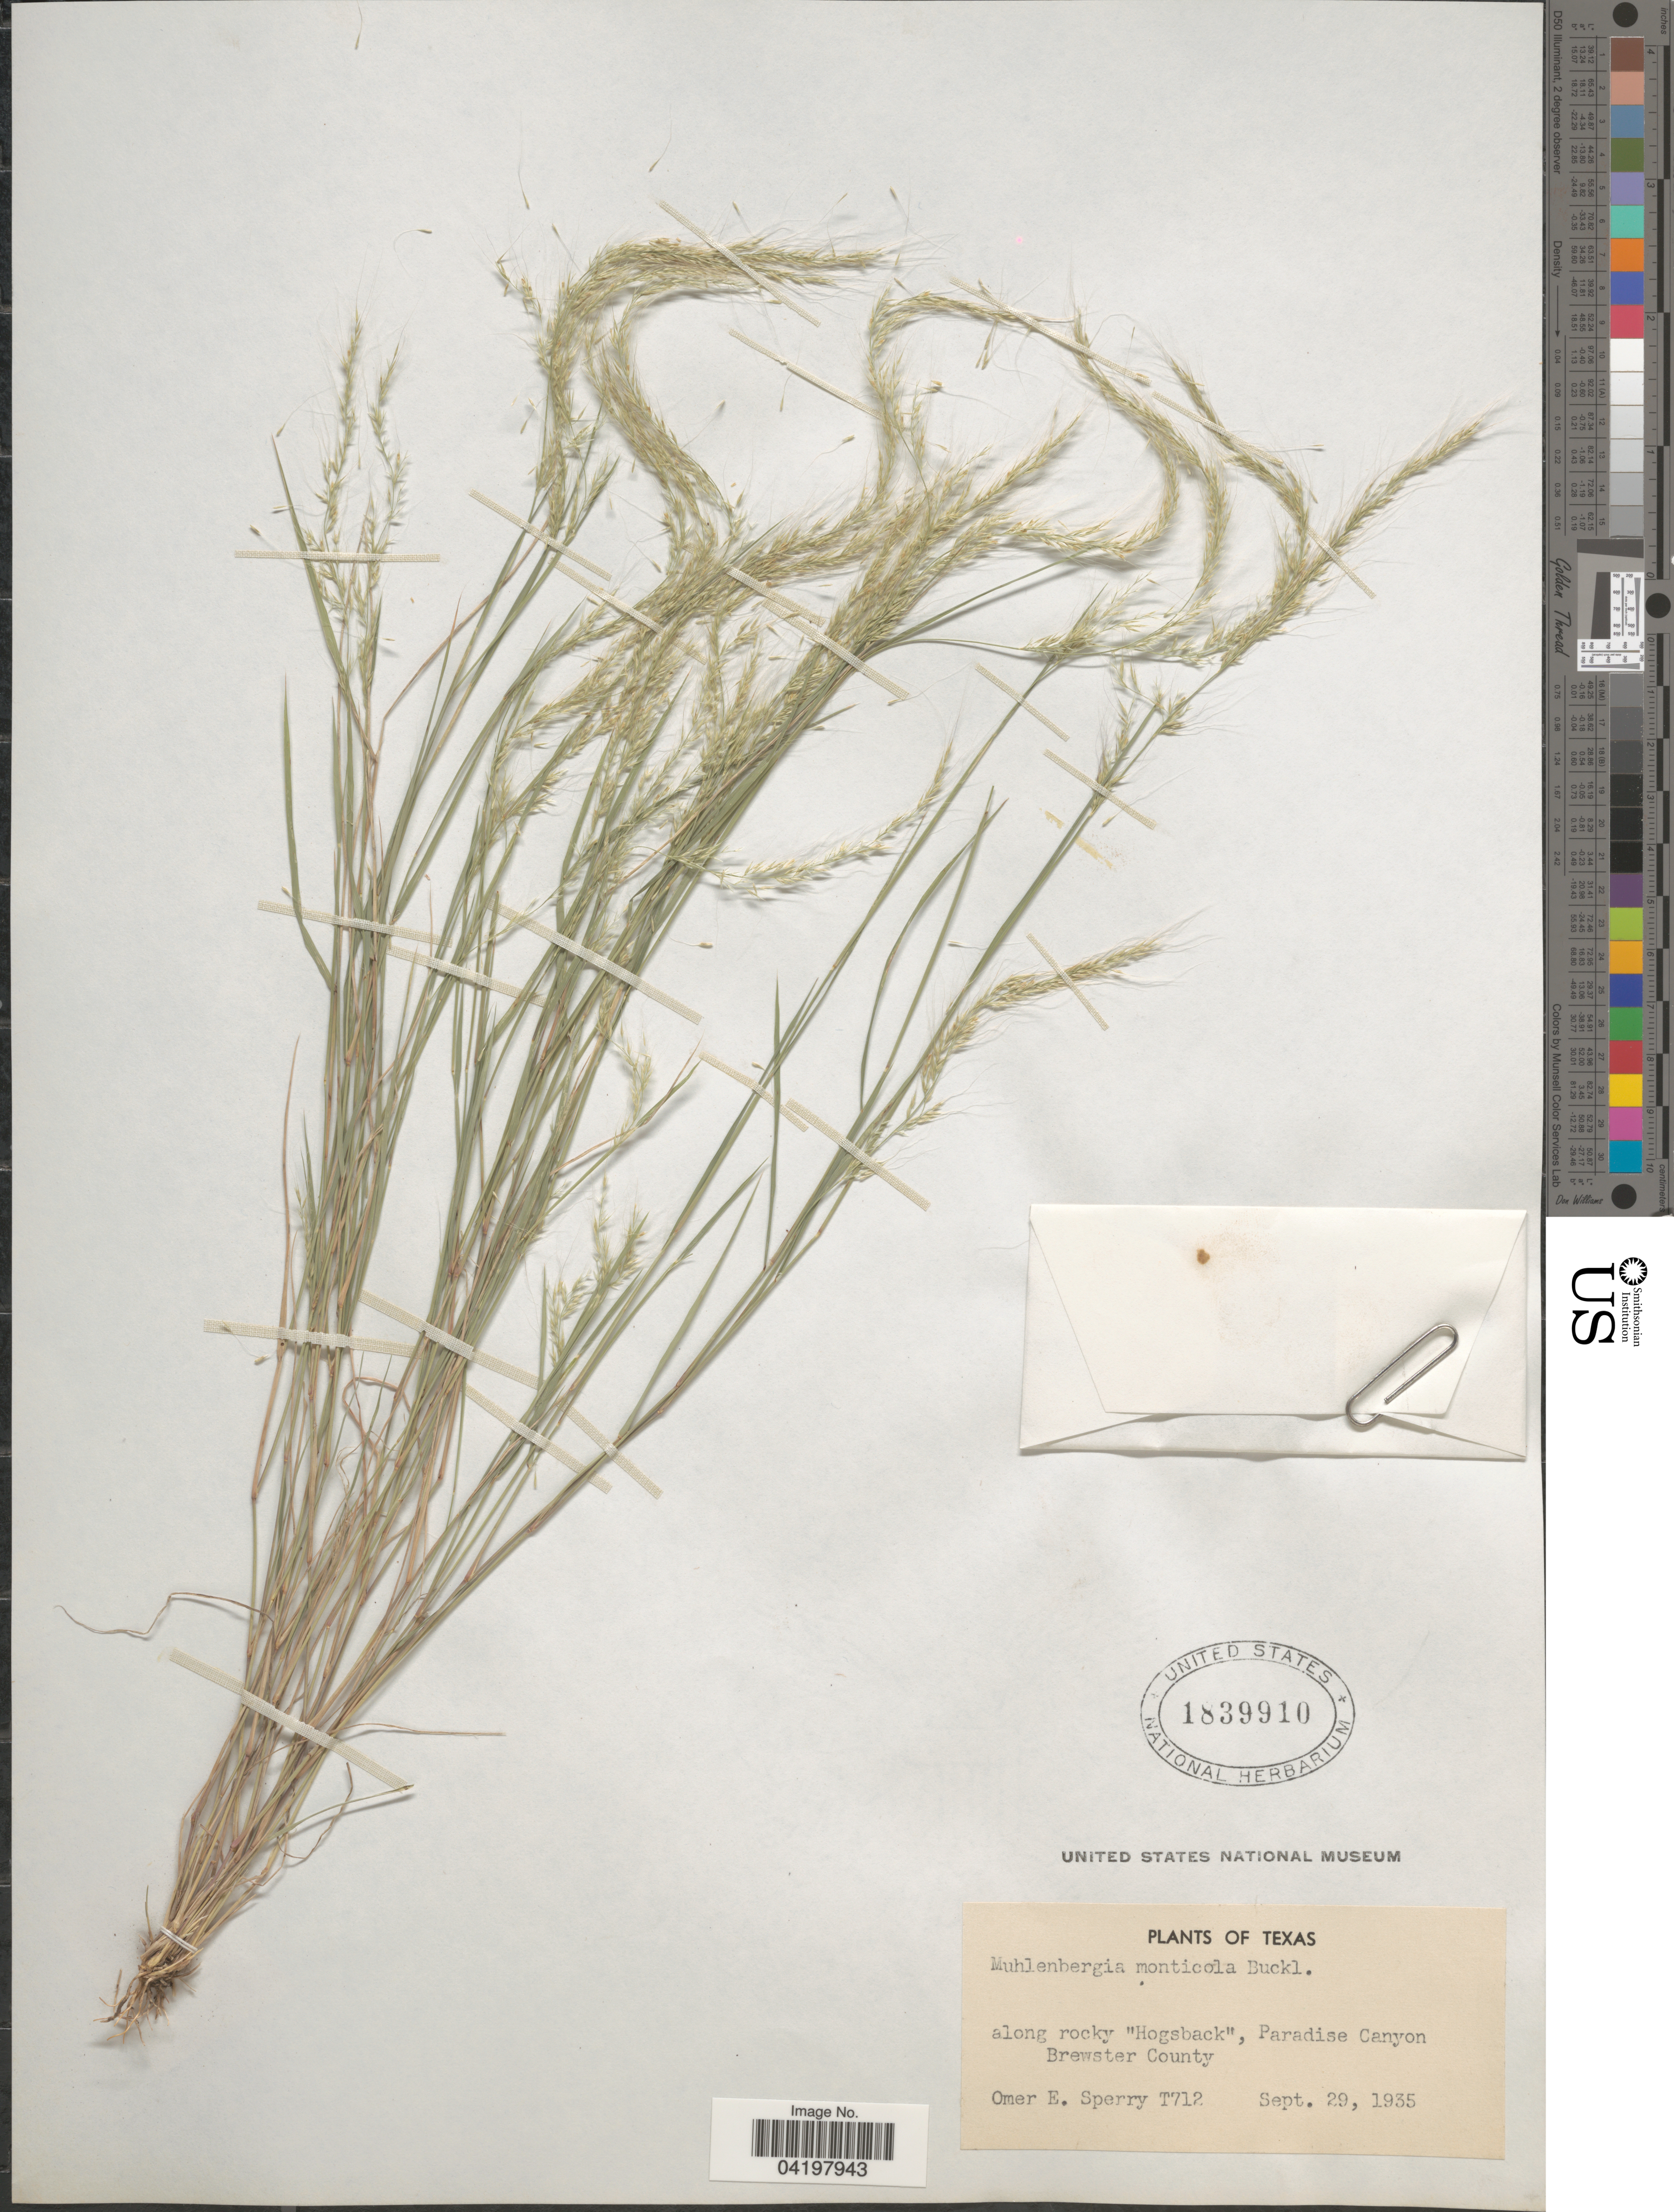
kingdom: Plantae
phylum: Tracheophyta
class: Liliopsida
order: Poales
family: Poaceae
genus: Muhlenbergia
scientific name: Muhlenbergia tenuifolia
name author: (Kunth) Kunth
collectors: O. E. Sperry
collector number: T712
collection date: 1935-09-29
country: United States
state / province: Texas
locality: Along rocky "Hogsback", Paradise Canyon. Brewster County.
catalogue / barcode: US 1839910